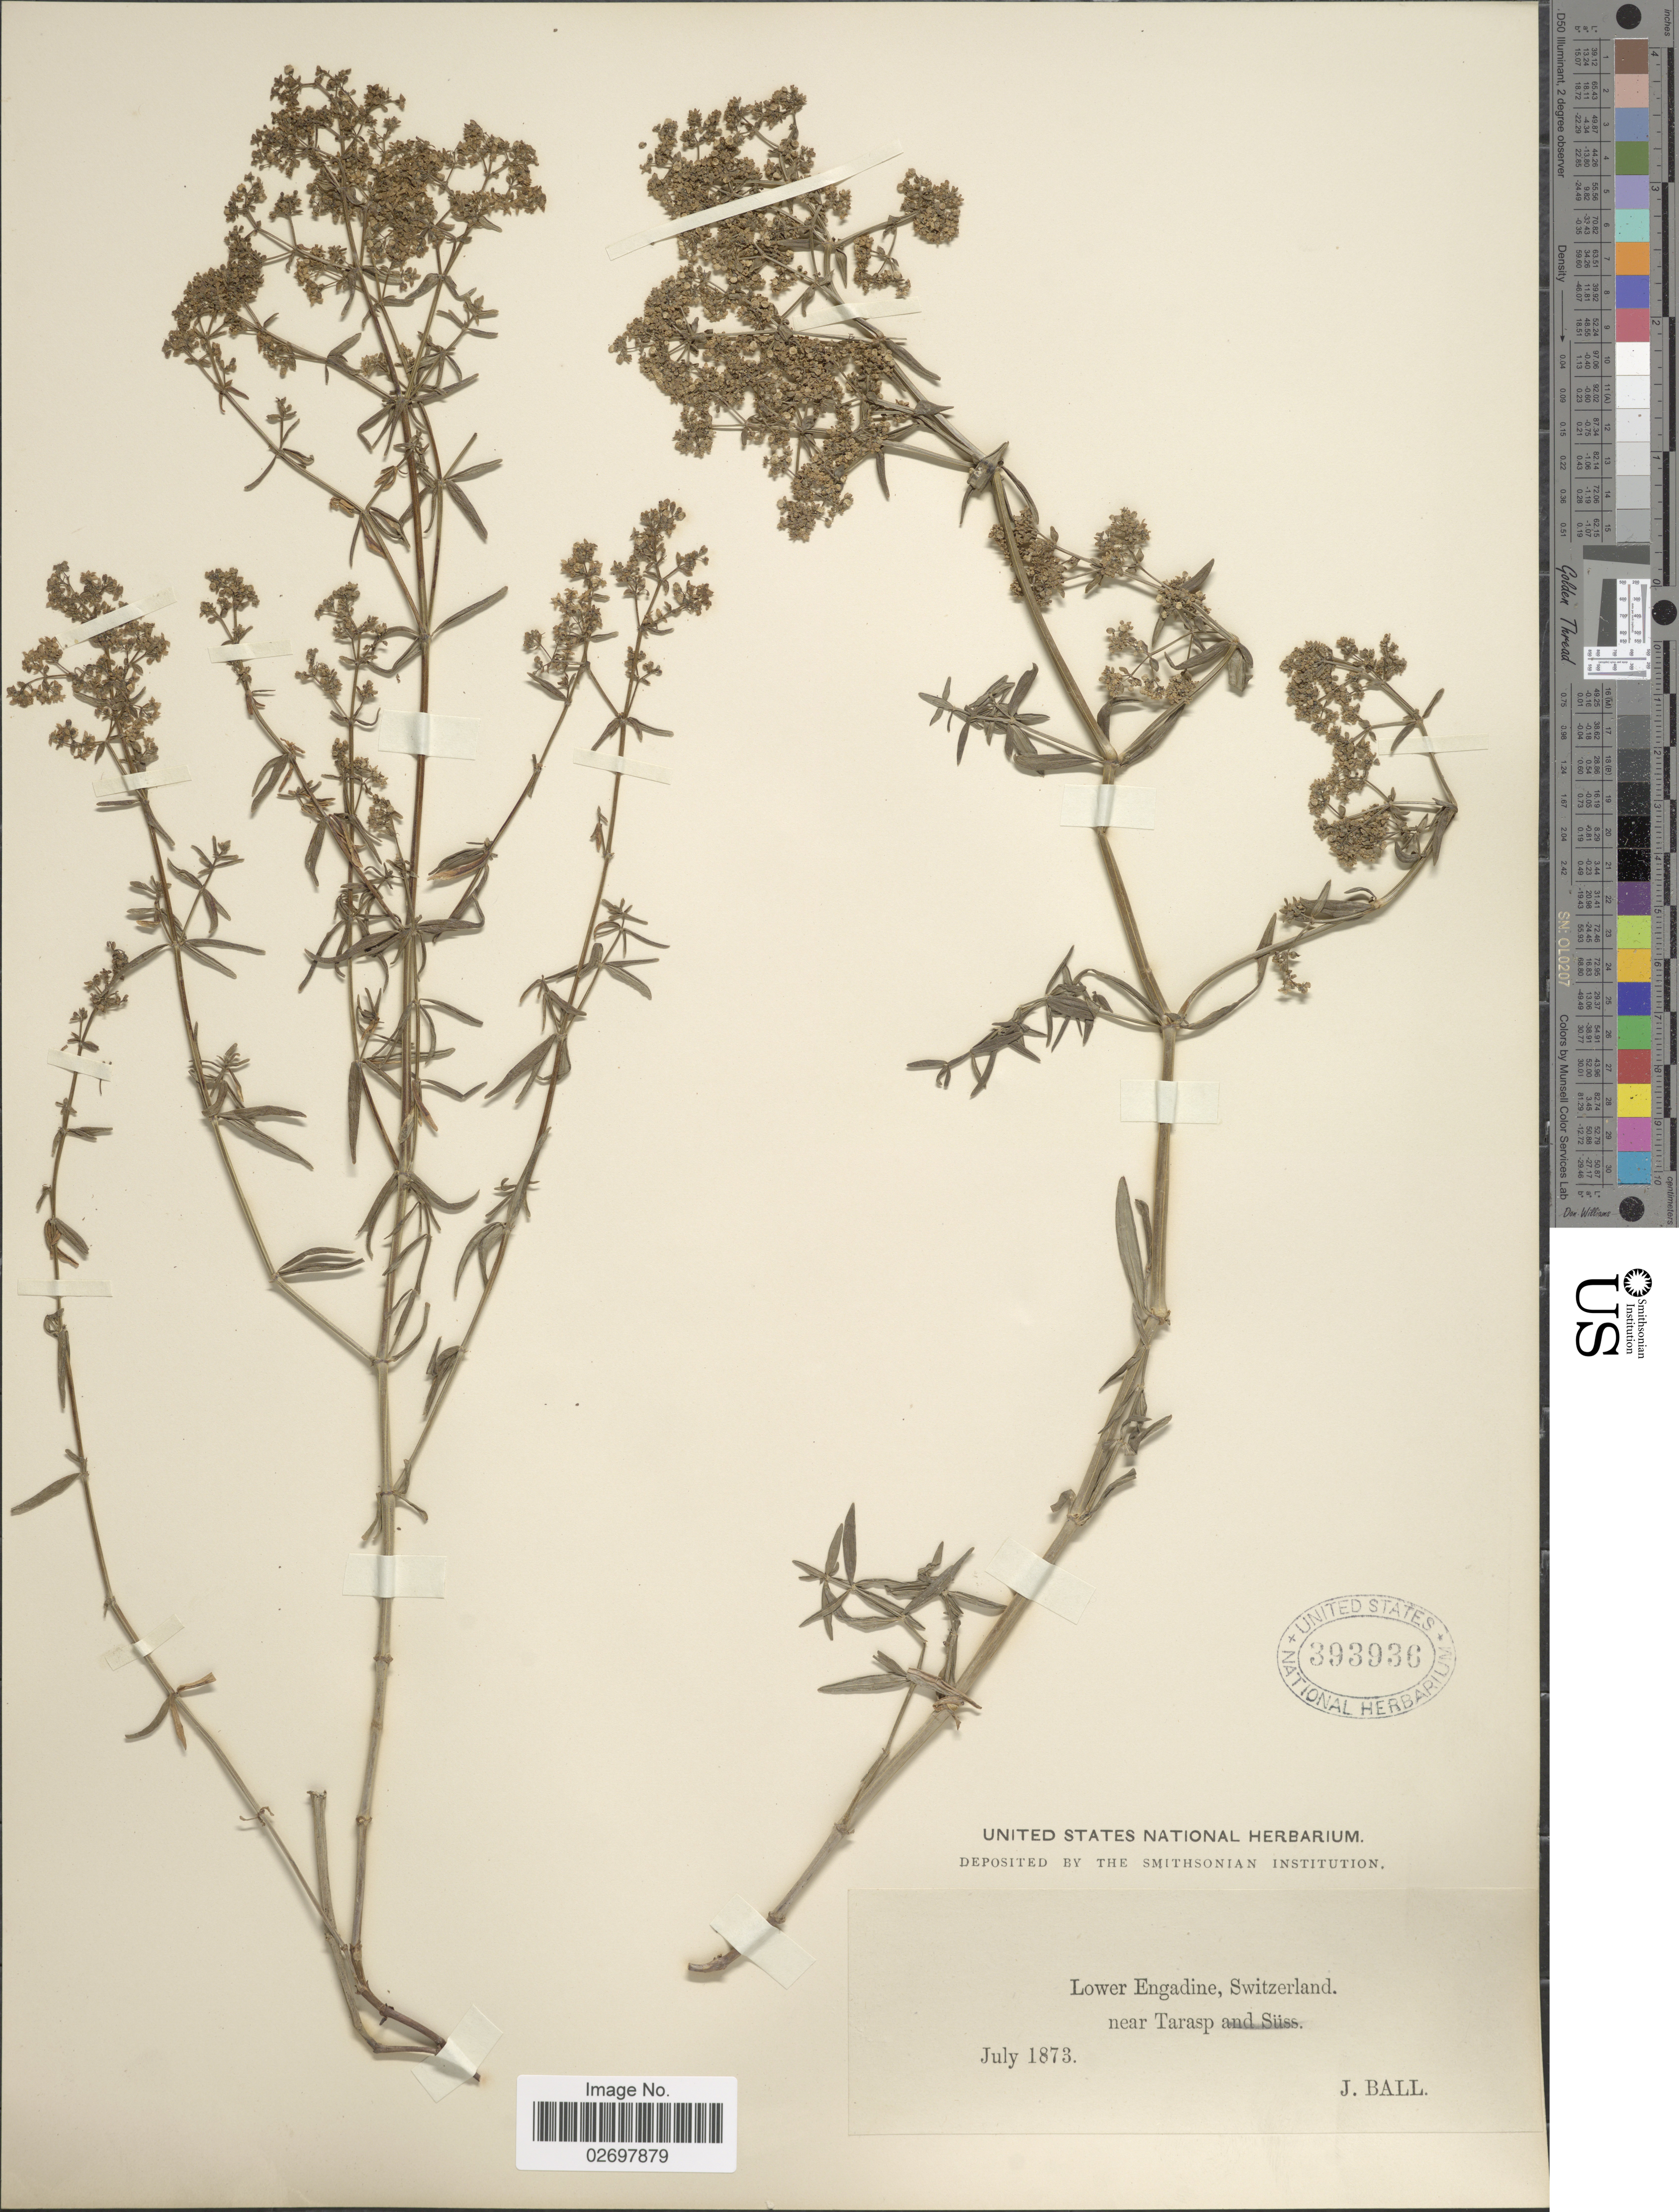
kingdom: Plantae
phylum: Tracheophyta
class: Magnoliopsida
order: Gentianales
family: Rubiaceae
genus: Galium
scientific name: Galium sp.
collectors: J. Ball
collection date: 1873-07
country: Switzerland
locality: Lower Engadine, Switzerland near Tarasp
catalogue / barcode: US 393936